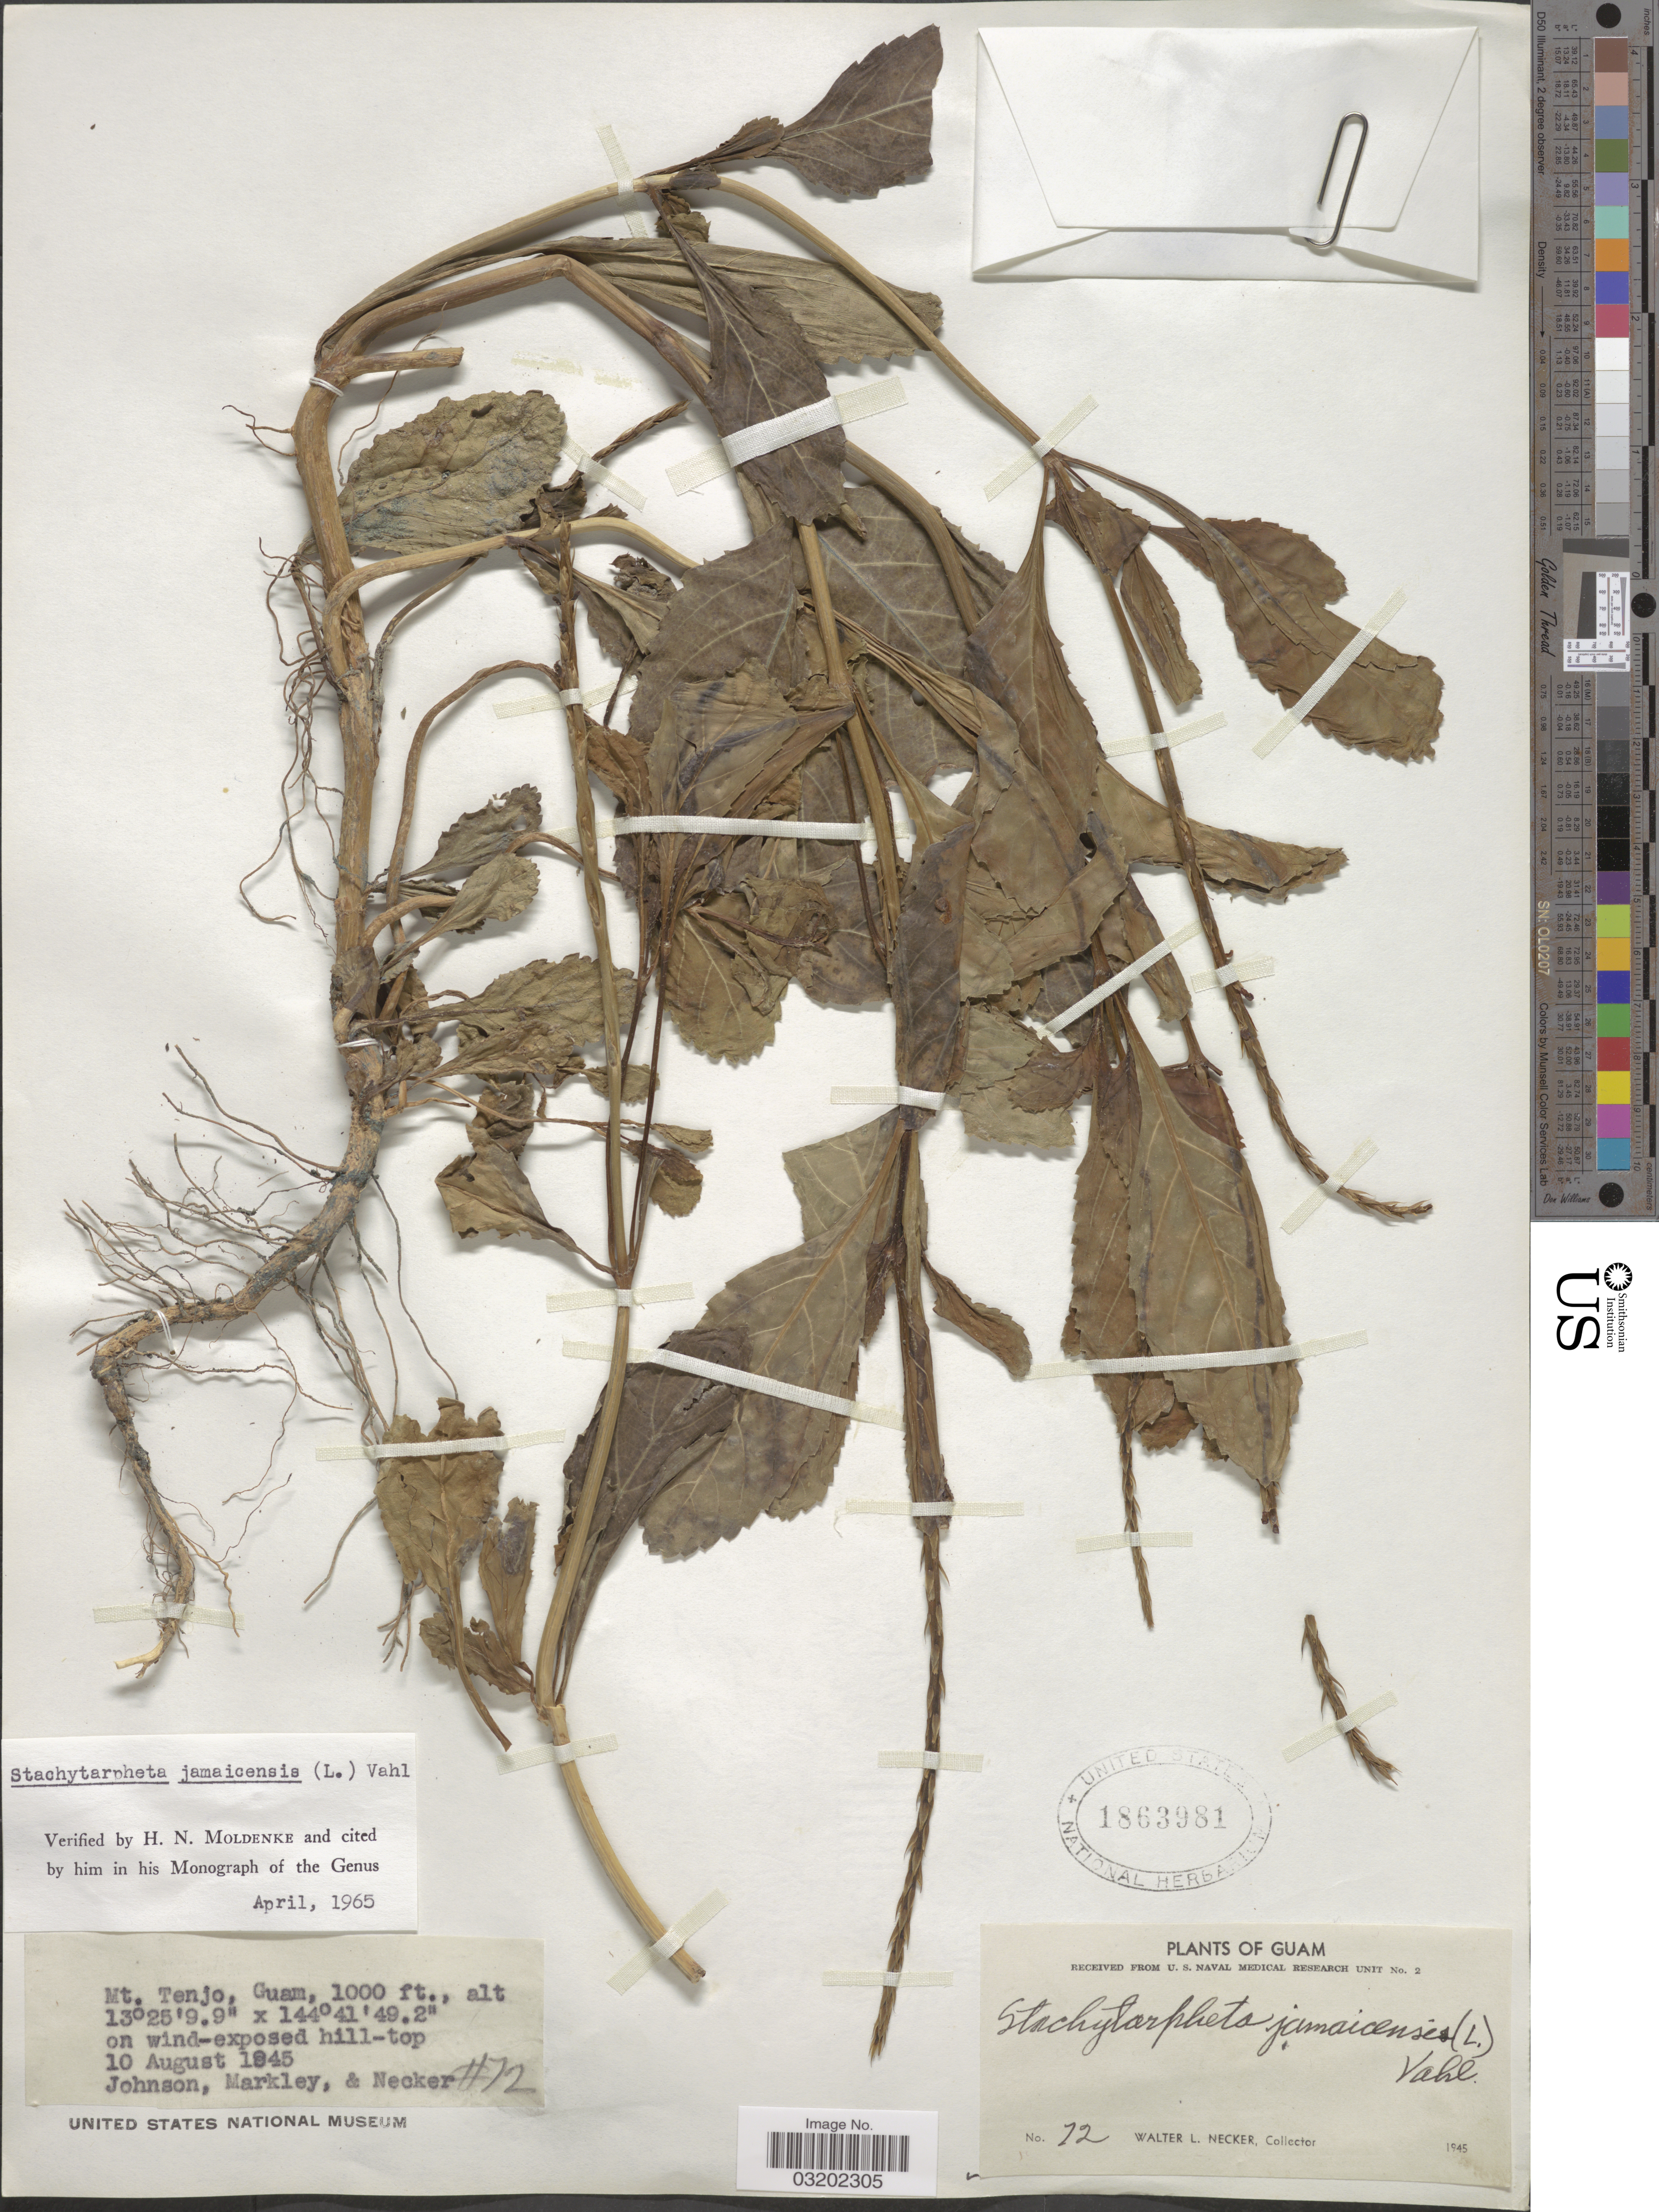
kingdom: Plantae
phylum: Tracheophyta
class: Magnoliopsida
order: Lamiales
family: Verbenaceae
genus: Stachytarpheta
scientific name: Stachytarpheta jamaicensis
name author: (L.) Vahl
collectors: -- Johnson, Markley & W. L. Necker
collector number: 72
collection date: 1945-08-10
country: Guam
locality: Mt. Tenjo.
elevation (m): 305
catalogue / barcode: US 1863981